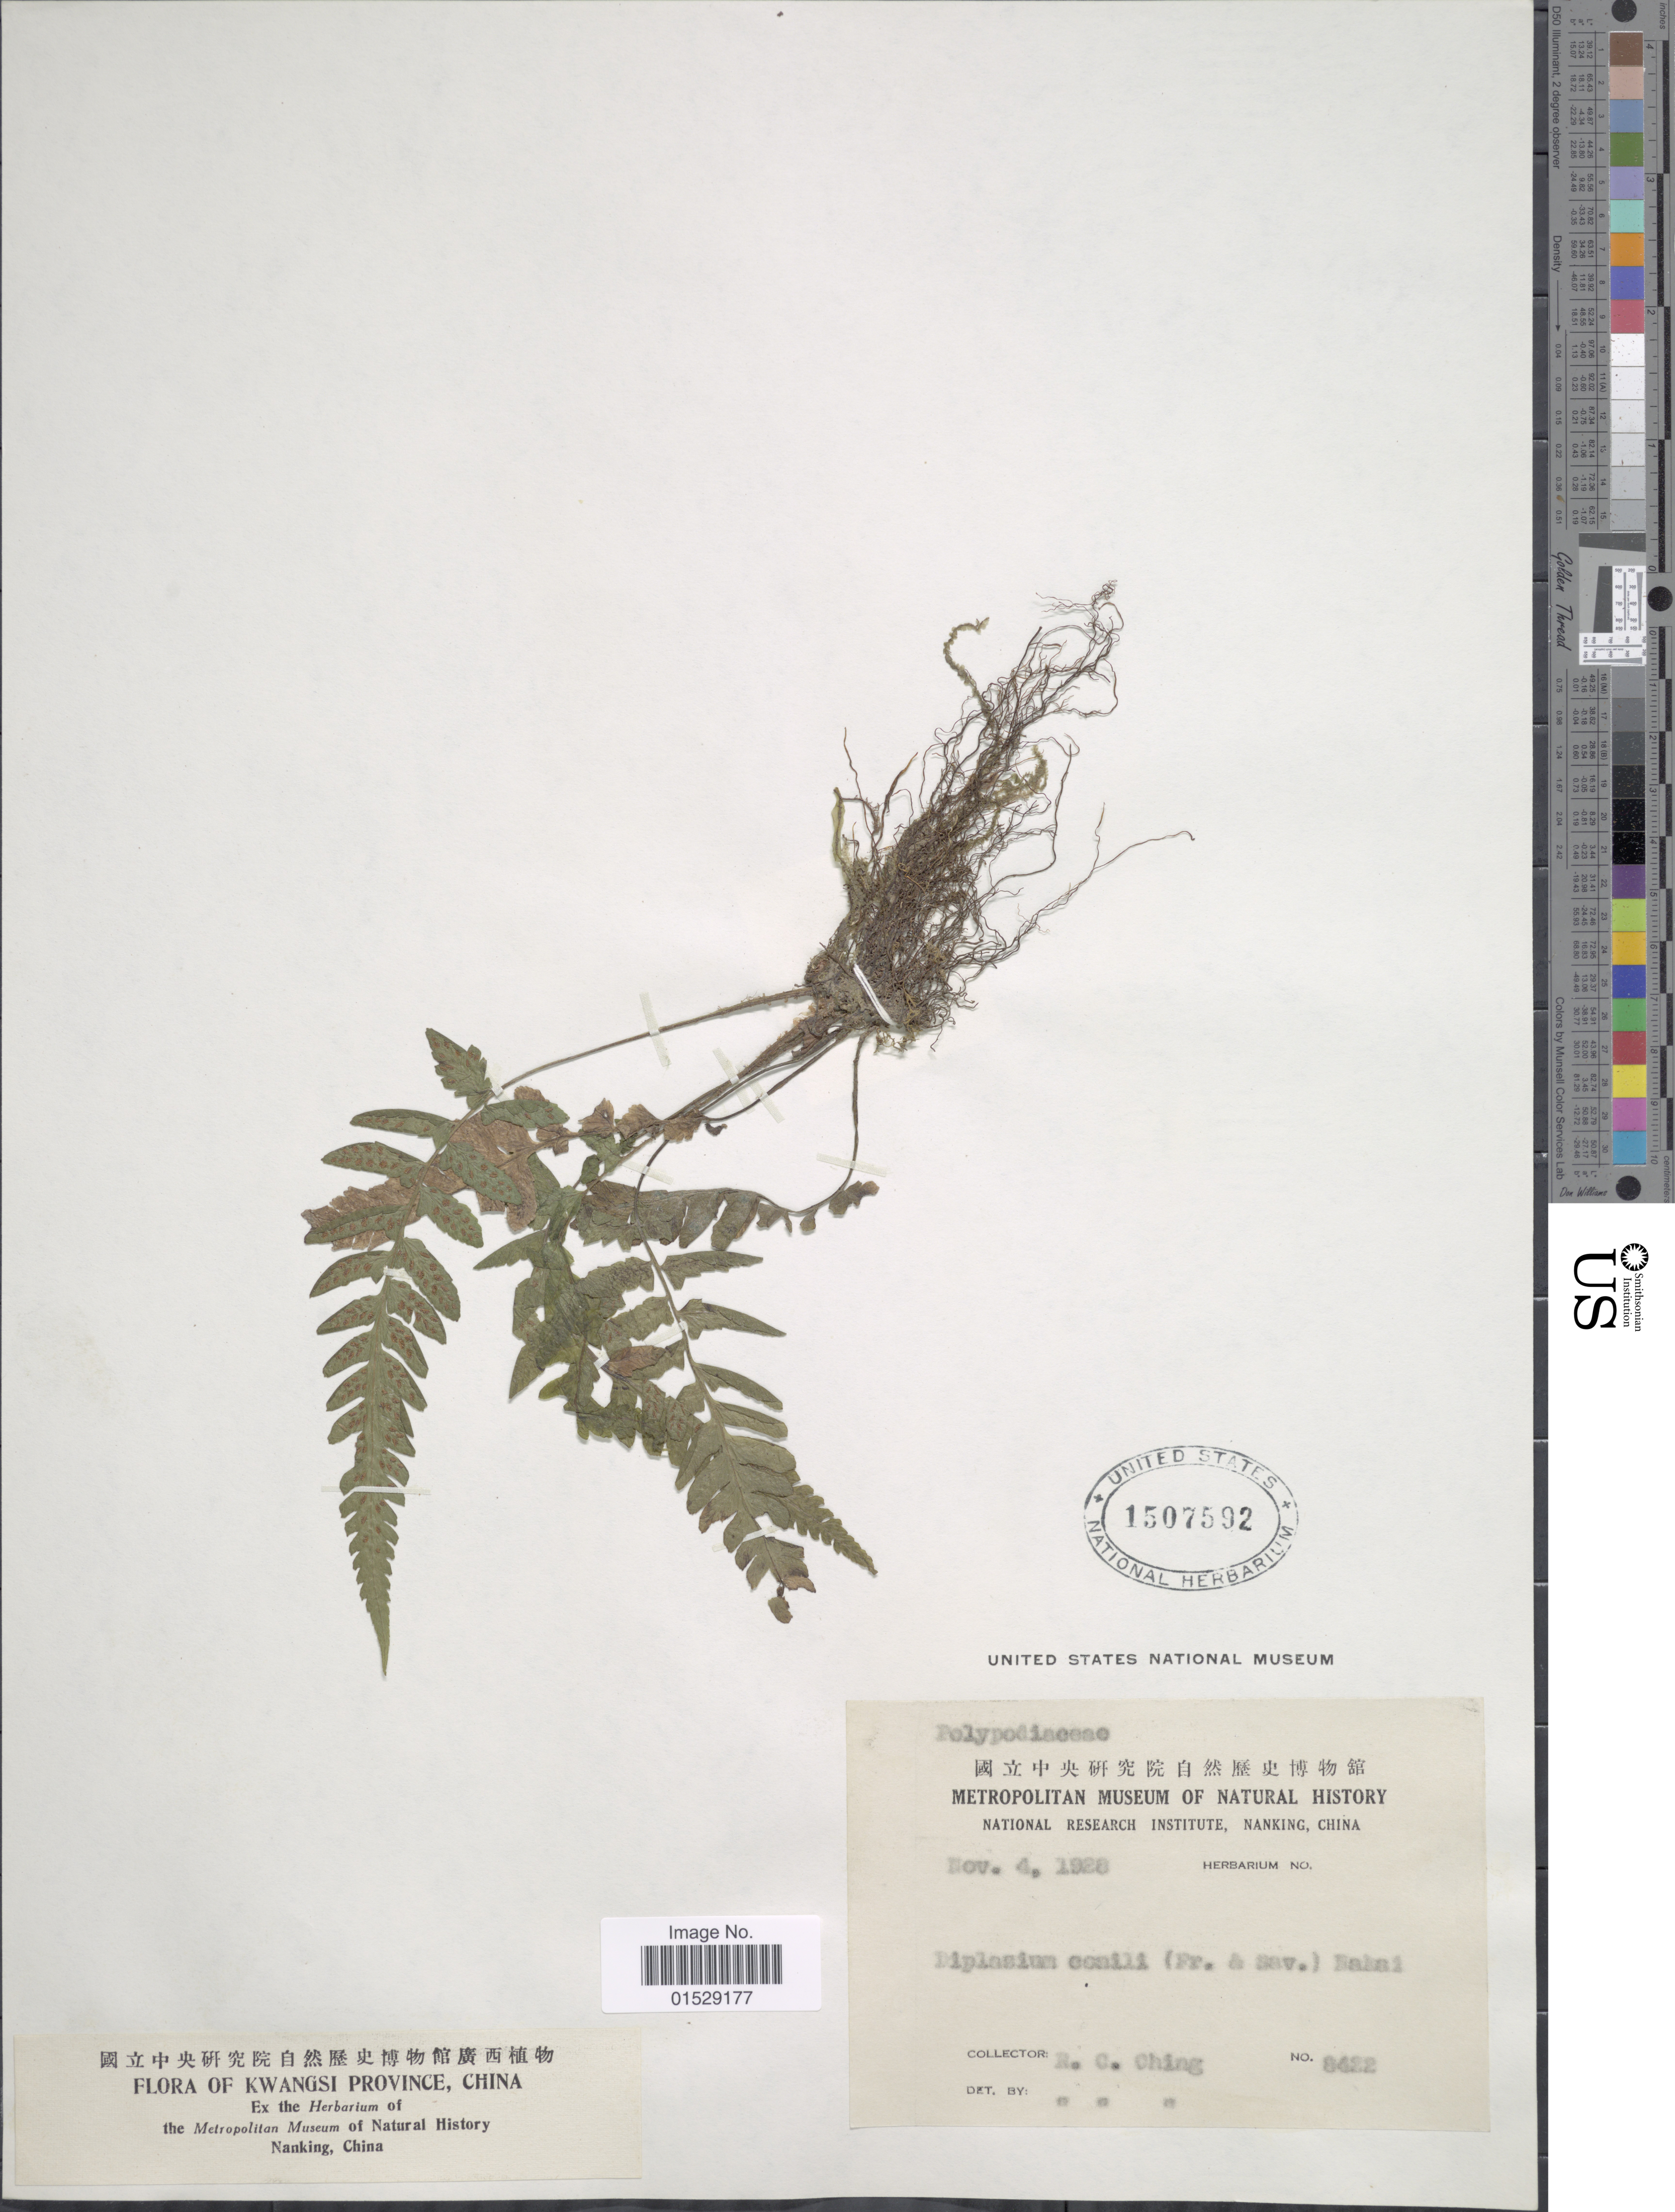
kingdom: Plantae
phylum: Tracheophyta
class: Polypodiopsida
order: Polypodiales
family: Athyriaceae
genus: Deparia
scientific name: Deparia petersenii var. grammitoides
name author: (C. Presl) H. Ohba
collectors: R. C. Ching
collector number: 8422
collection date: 1928-11-04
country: China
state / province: Guangxi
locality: Kwansgi Province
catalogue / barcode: US 1507592